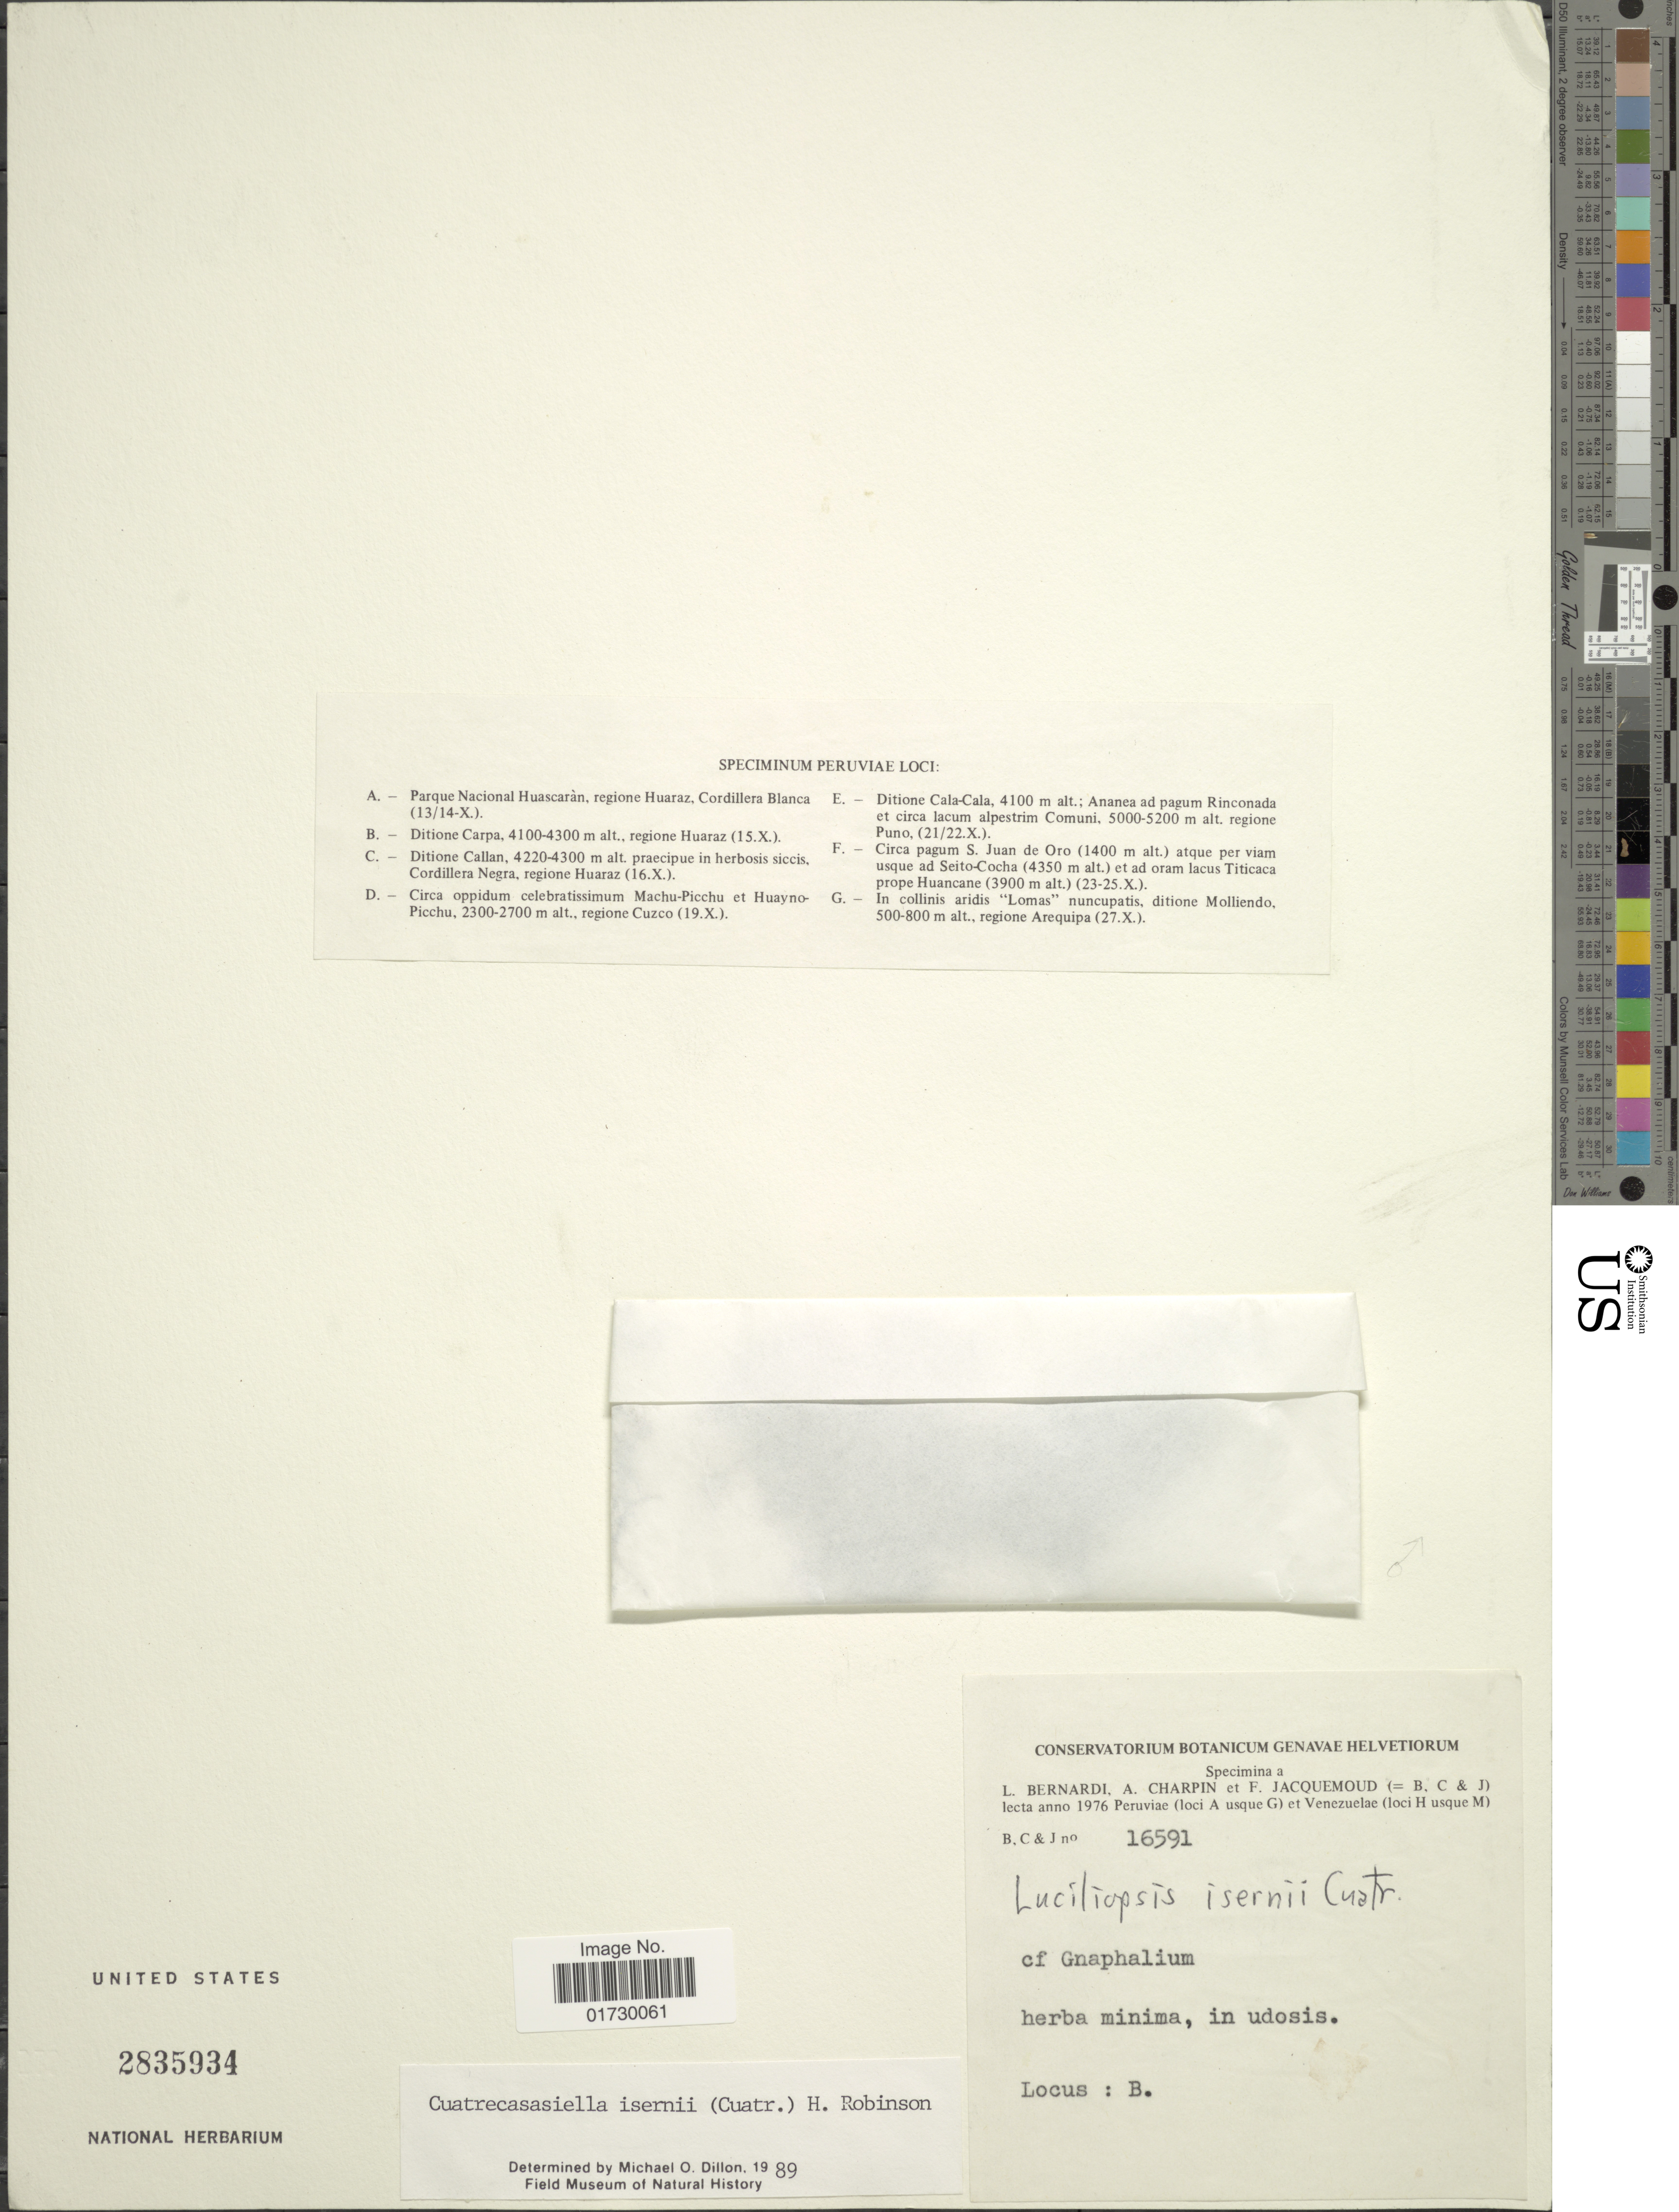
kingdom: Plantae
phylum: Tracheophyta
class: Magnoliopsida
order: Asterales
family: Asteraceae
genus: Cuatrecasasiella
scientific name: Cuatrecasasiella isernii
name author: (Cuatrec.) H. Rob.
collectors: L. Bernardi, A. Charpin & F. Jacquemoud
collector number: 16591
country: Peru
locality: Ditione Carpa, regione Huaraz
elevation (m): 4100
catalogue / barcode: US 2835934